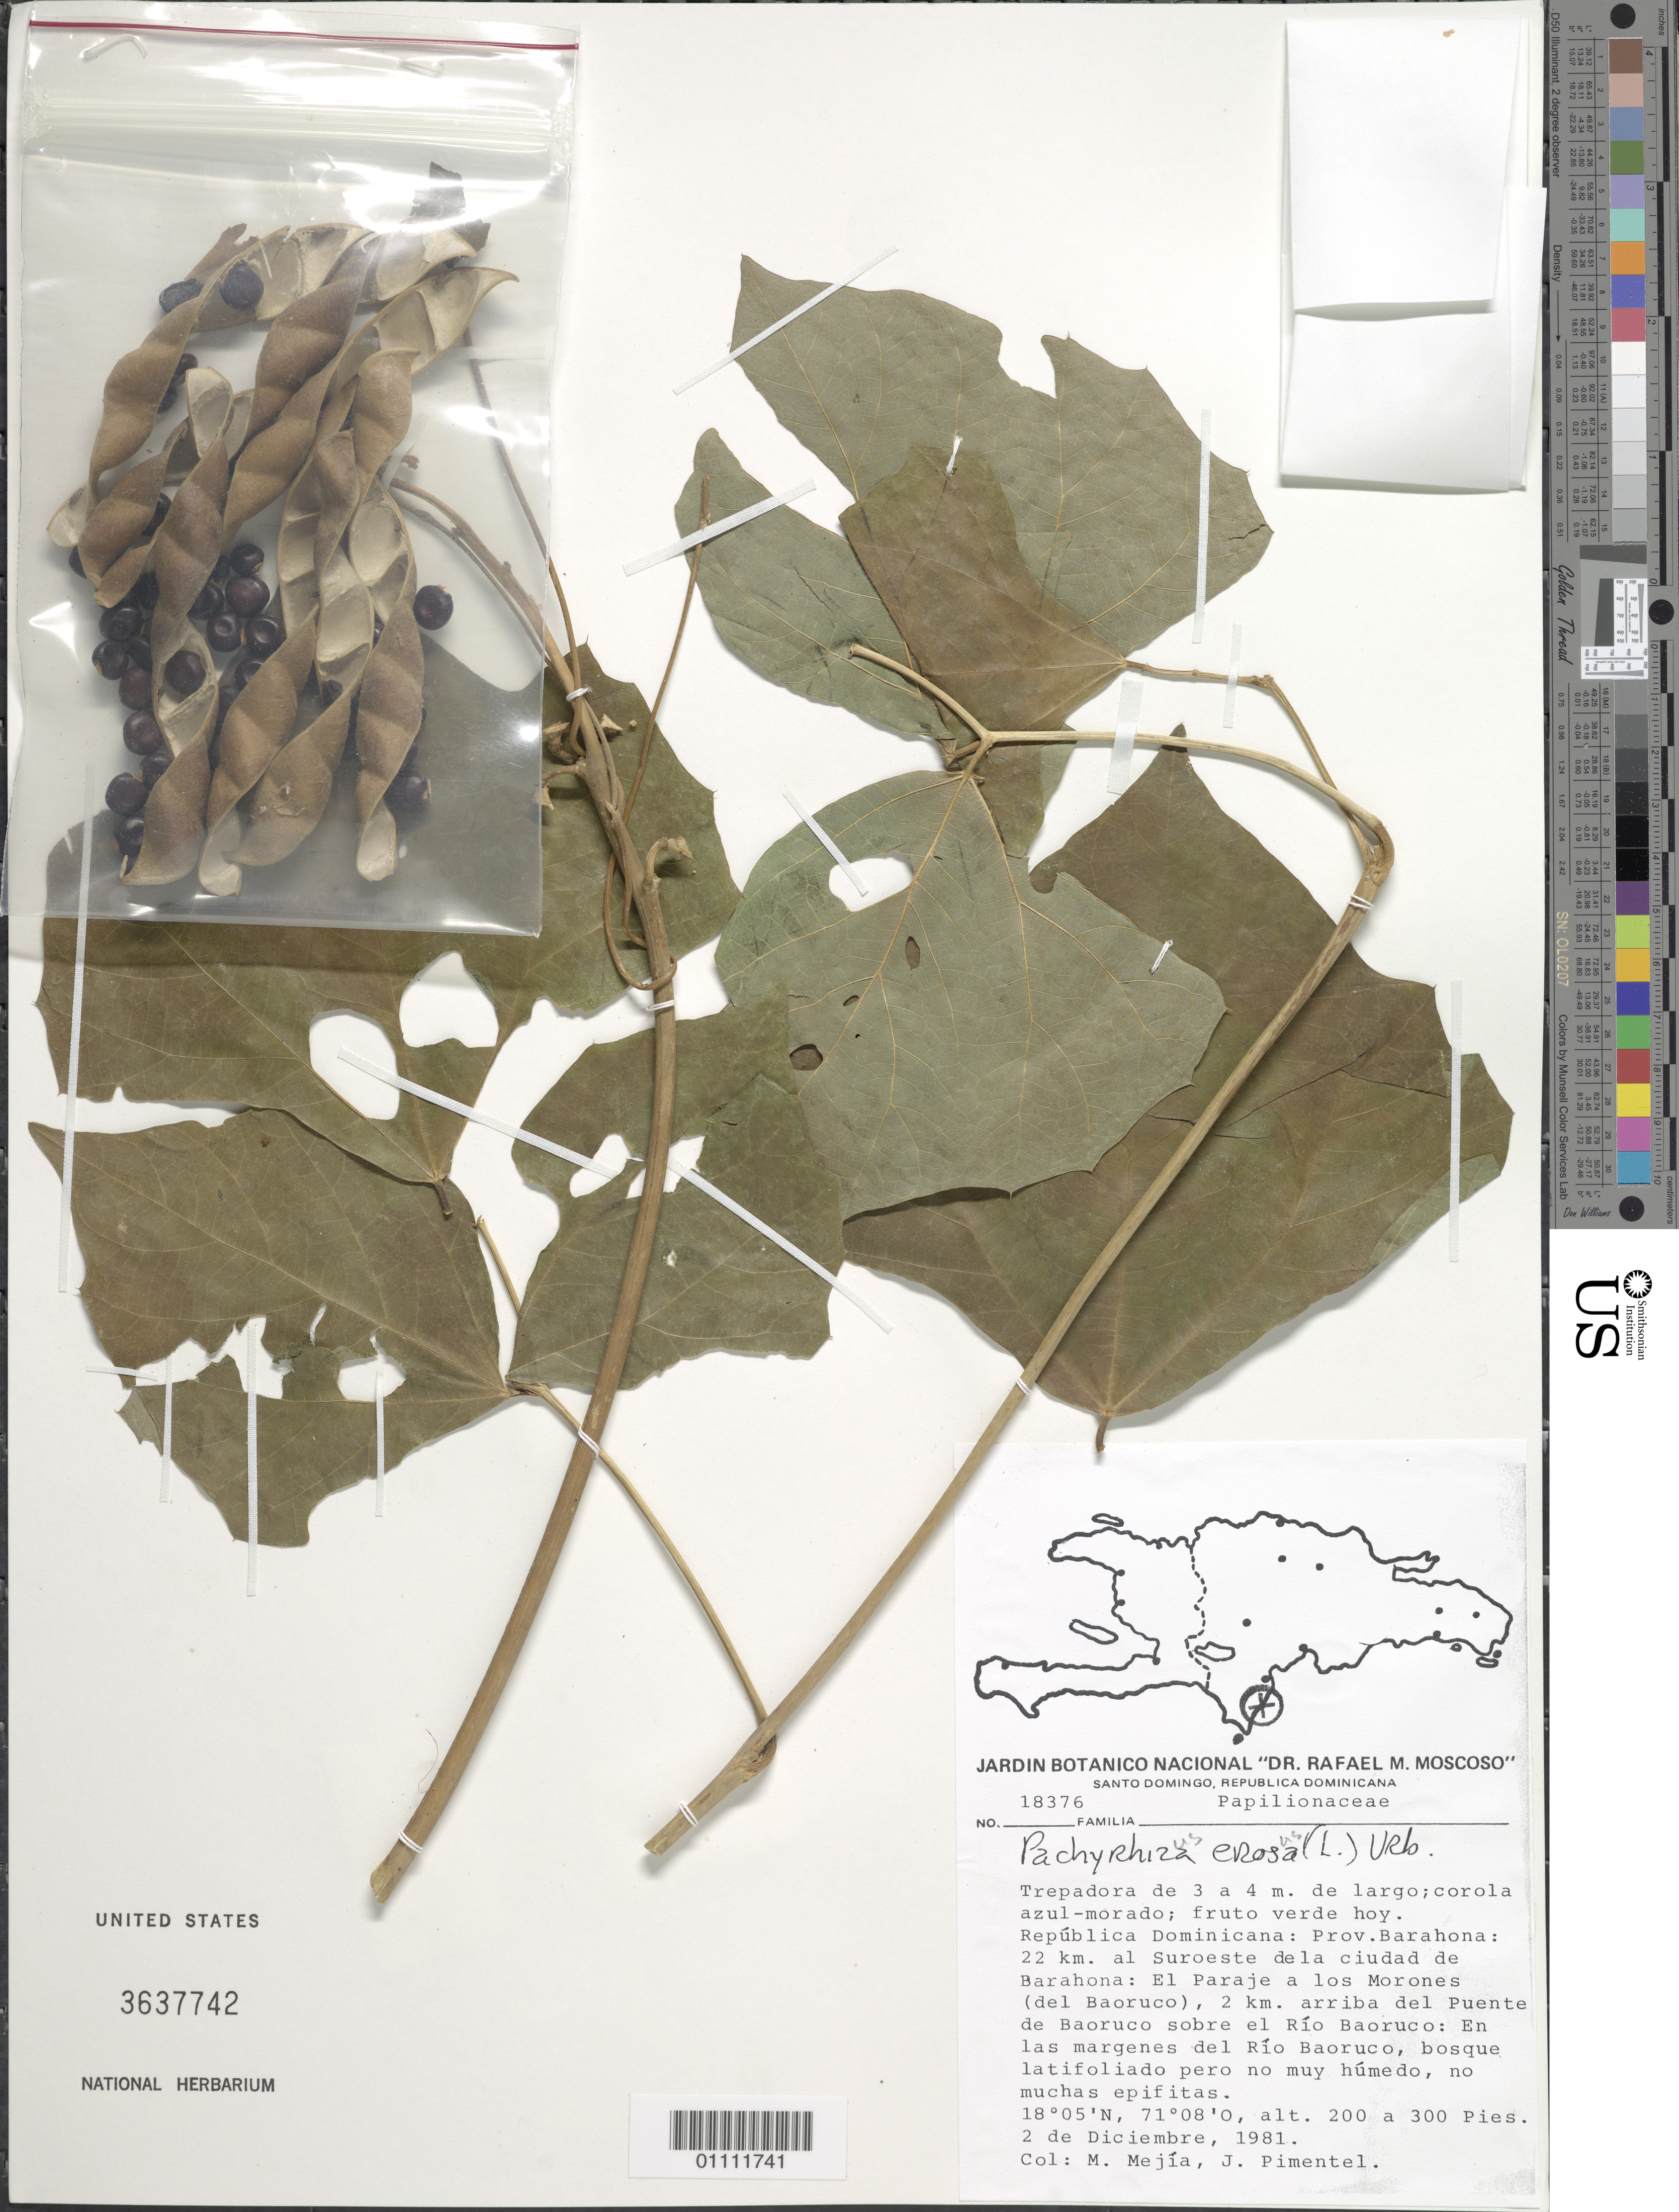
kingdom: Plantae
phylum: Tracheophyta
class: Magnoliopsida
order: Fabales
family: Fabaceae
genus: Pachyrhizus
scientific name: Pachyrhizus erosus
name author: (L.) Urb.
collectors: M. Mejia & J. Pimentel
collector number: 18376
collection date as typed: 02 Dec 1981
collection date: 1981-12-02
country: Dominican Republic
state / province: Barahona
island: Hispaniola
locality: Ciudad de Barahona, 22 km al Suroeste; El Paraje a los Morones (del Baoruco), 2 km arriba del Puente de Baoruco sobre el Río Baoruco, en las margenes del Río Baoruco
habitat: En las margenes del río, bosque latifoliado pero no muy húmedo, no muchas epifitas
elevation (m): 61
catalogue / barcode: US 3637742